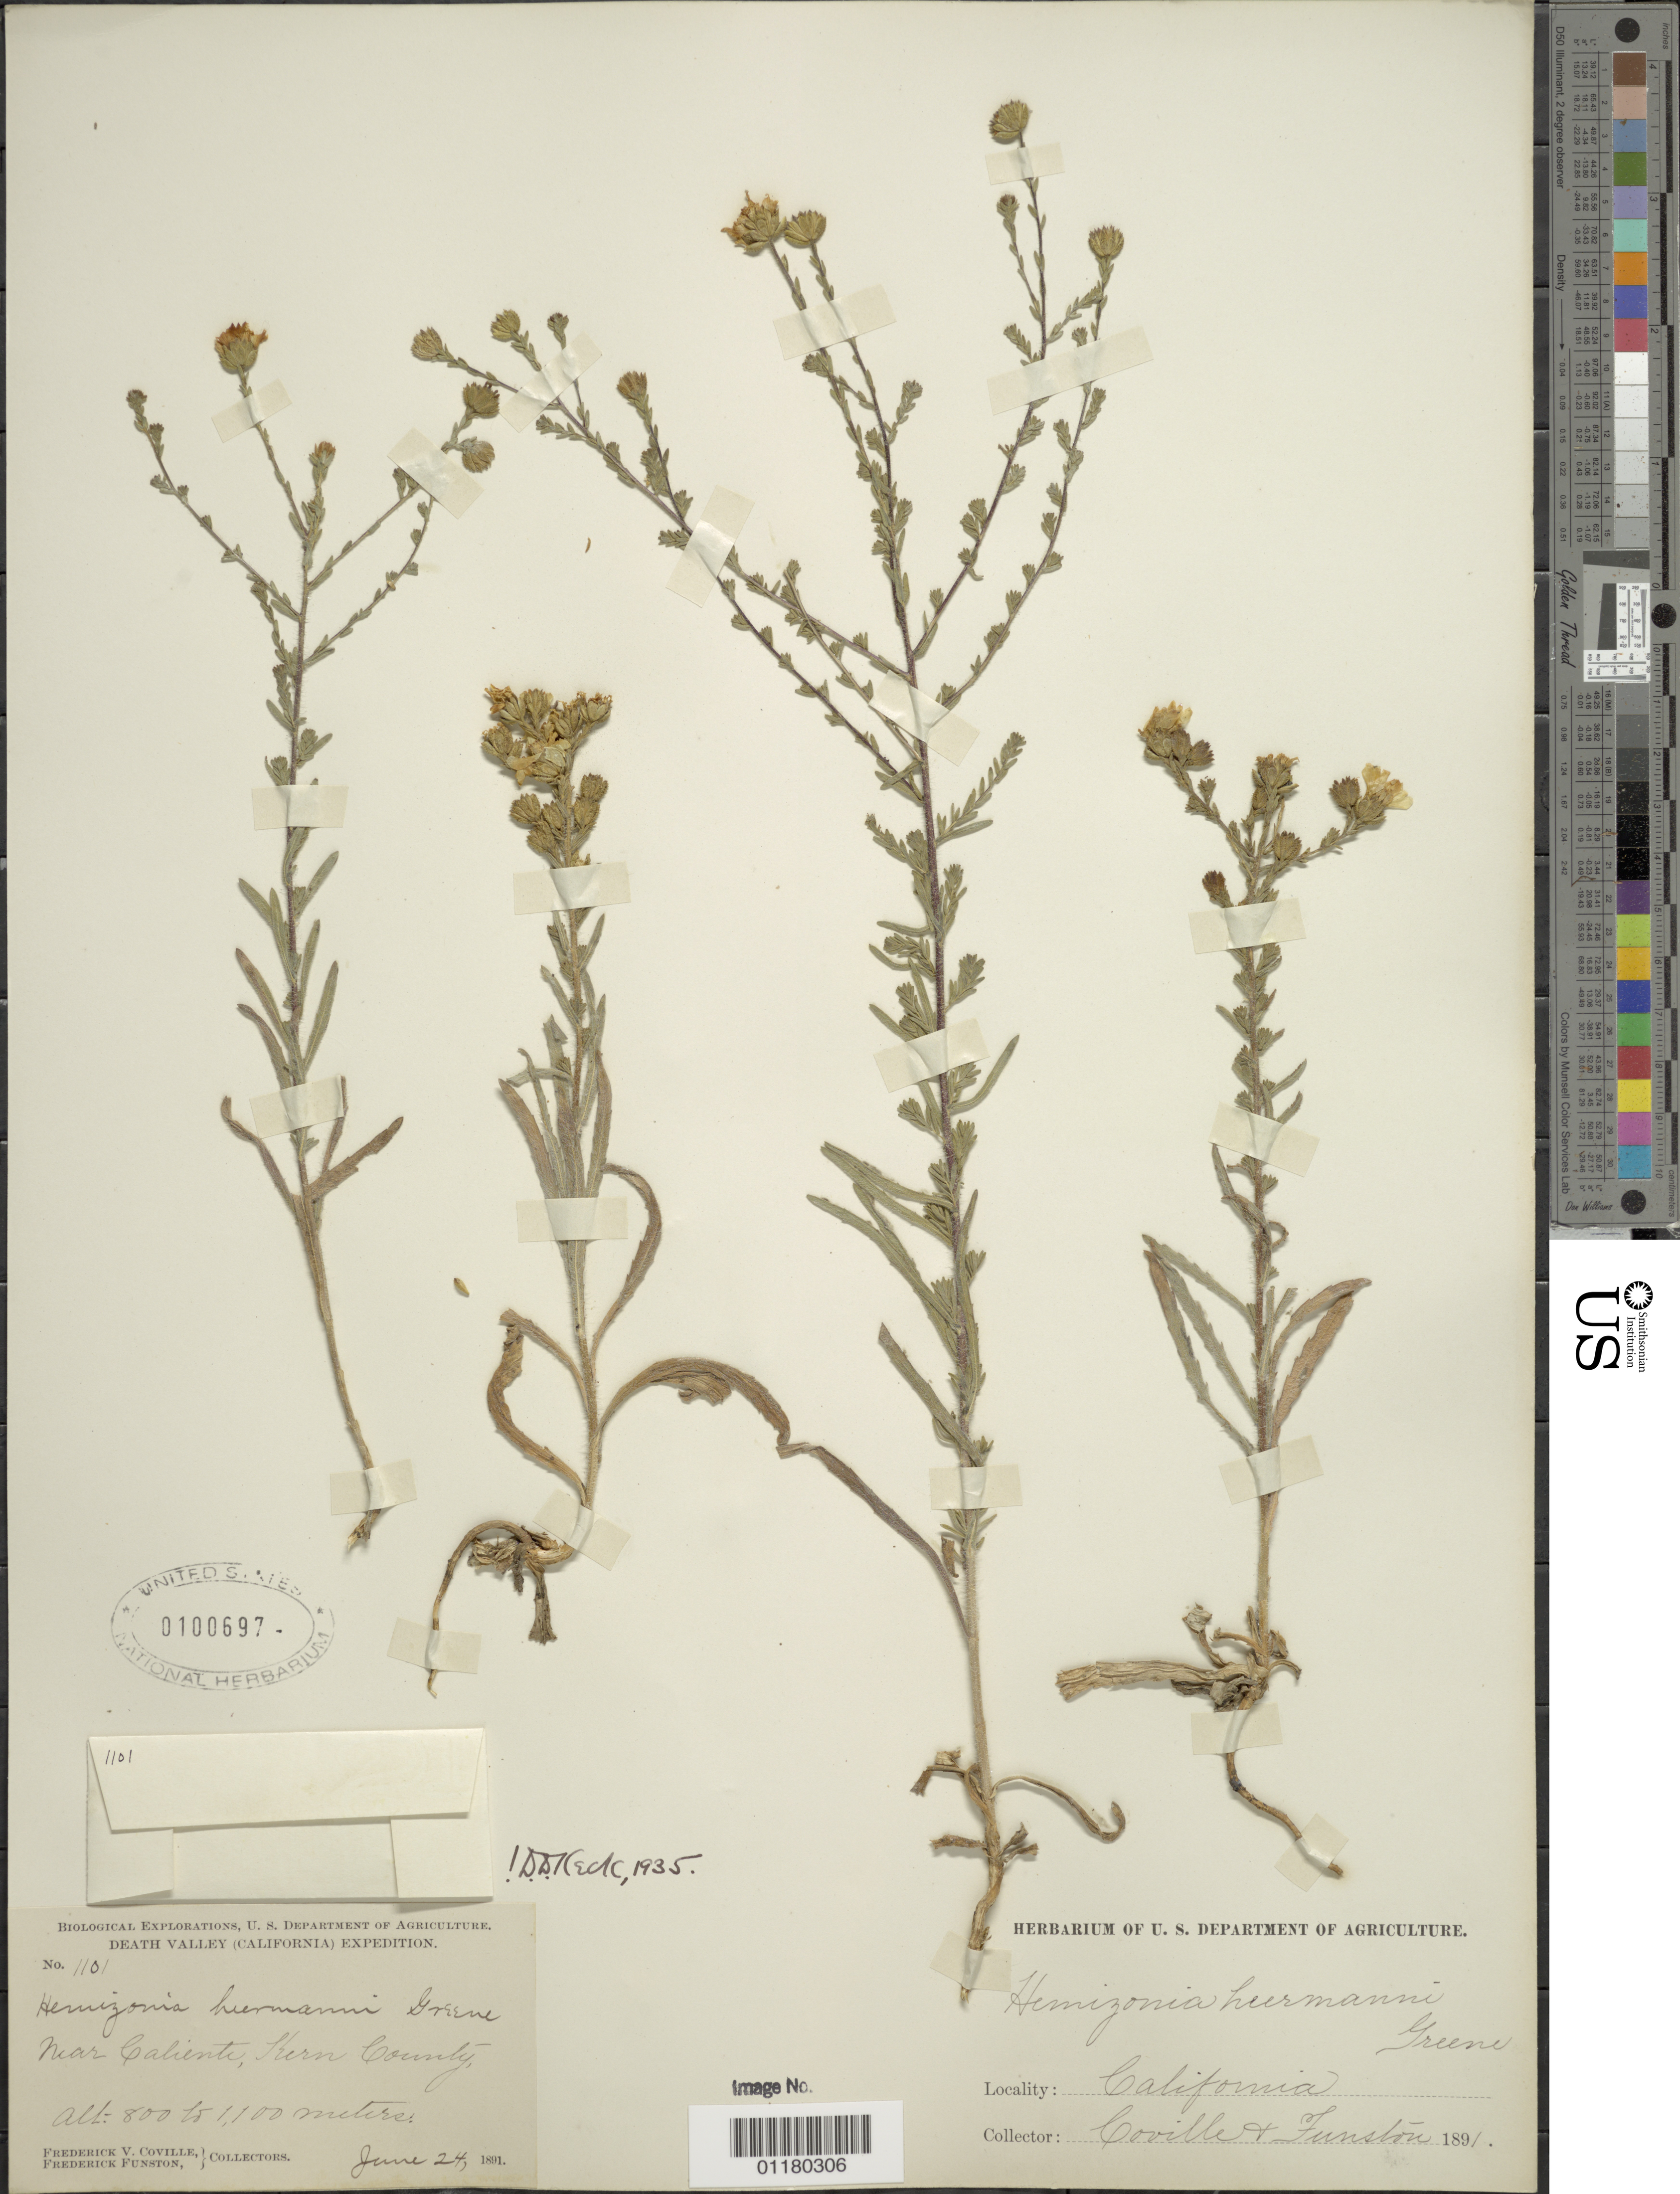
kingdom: Plantae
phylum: Tracheophyta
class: Magnoliopsida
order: Asterales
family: Asteraceae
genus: Hemizonia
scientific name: Hemizonia heermannii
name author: Greene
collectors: F. V. Coville & F. Funston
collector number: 1101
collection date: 1891-06-24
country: United States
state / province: California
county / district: Kern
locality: near Caliente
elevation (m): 800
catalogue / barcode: US 100967